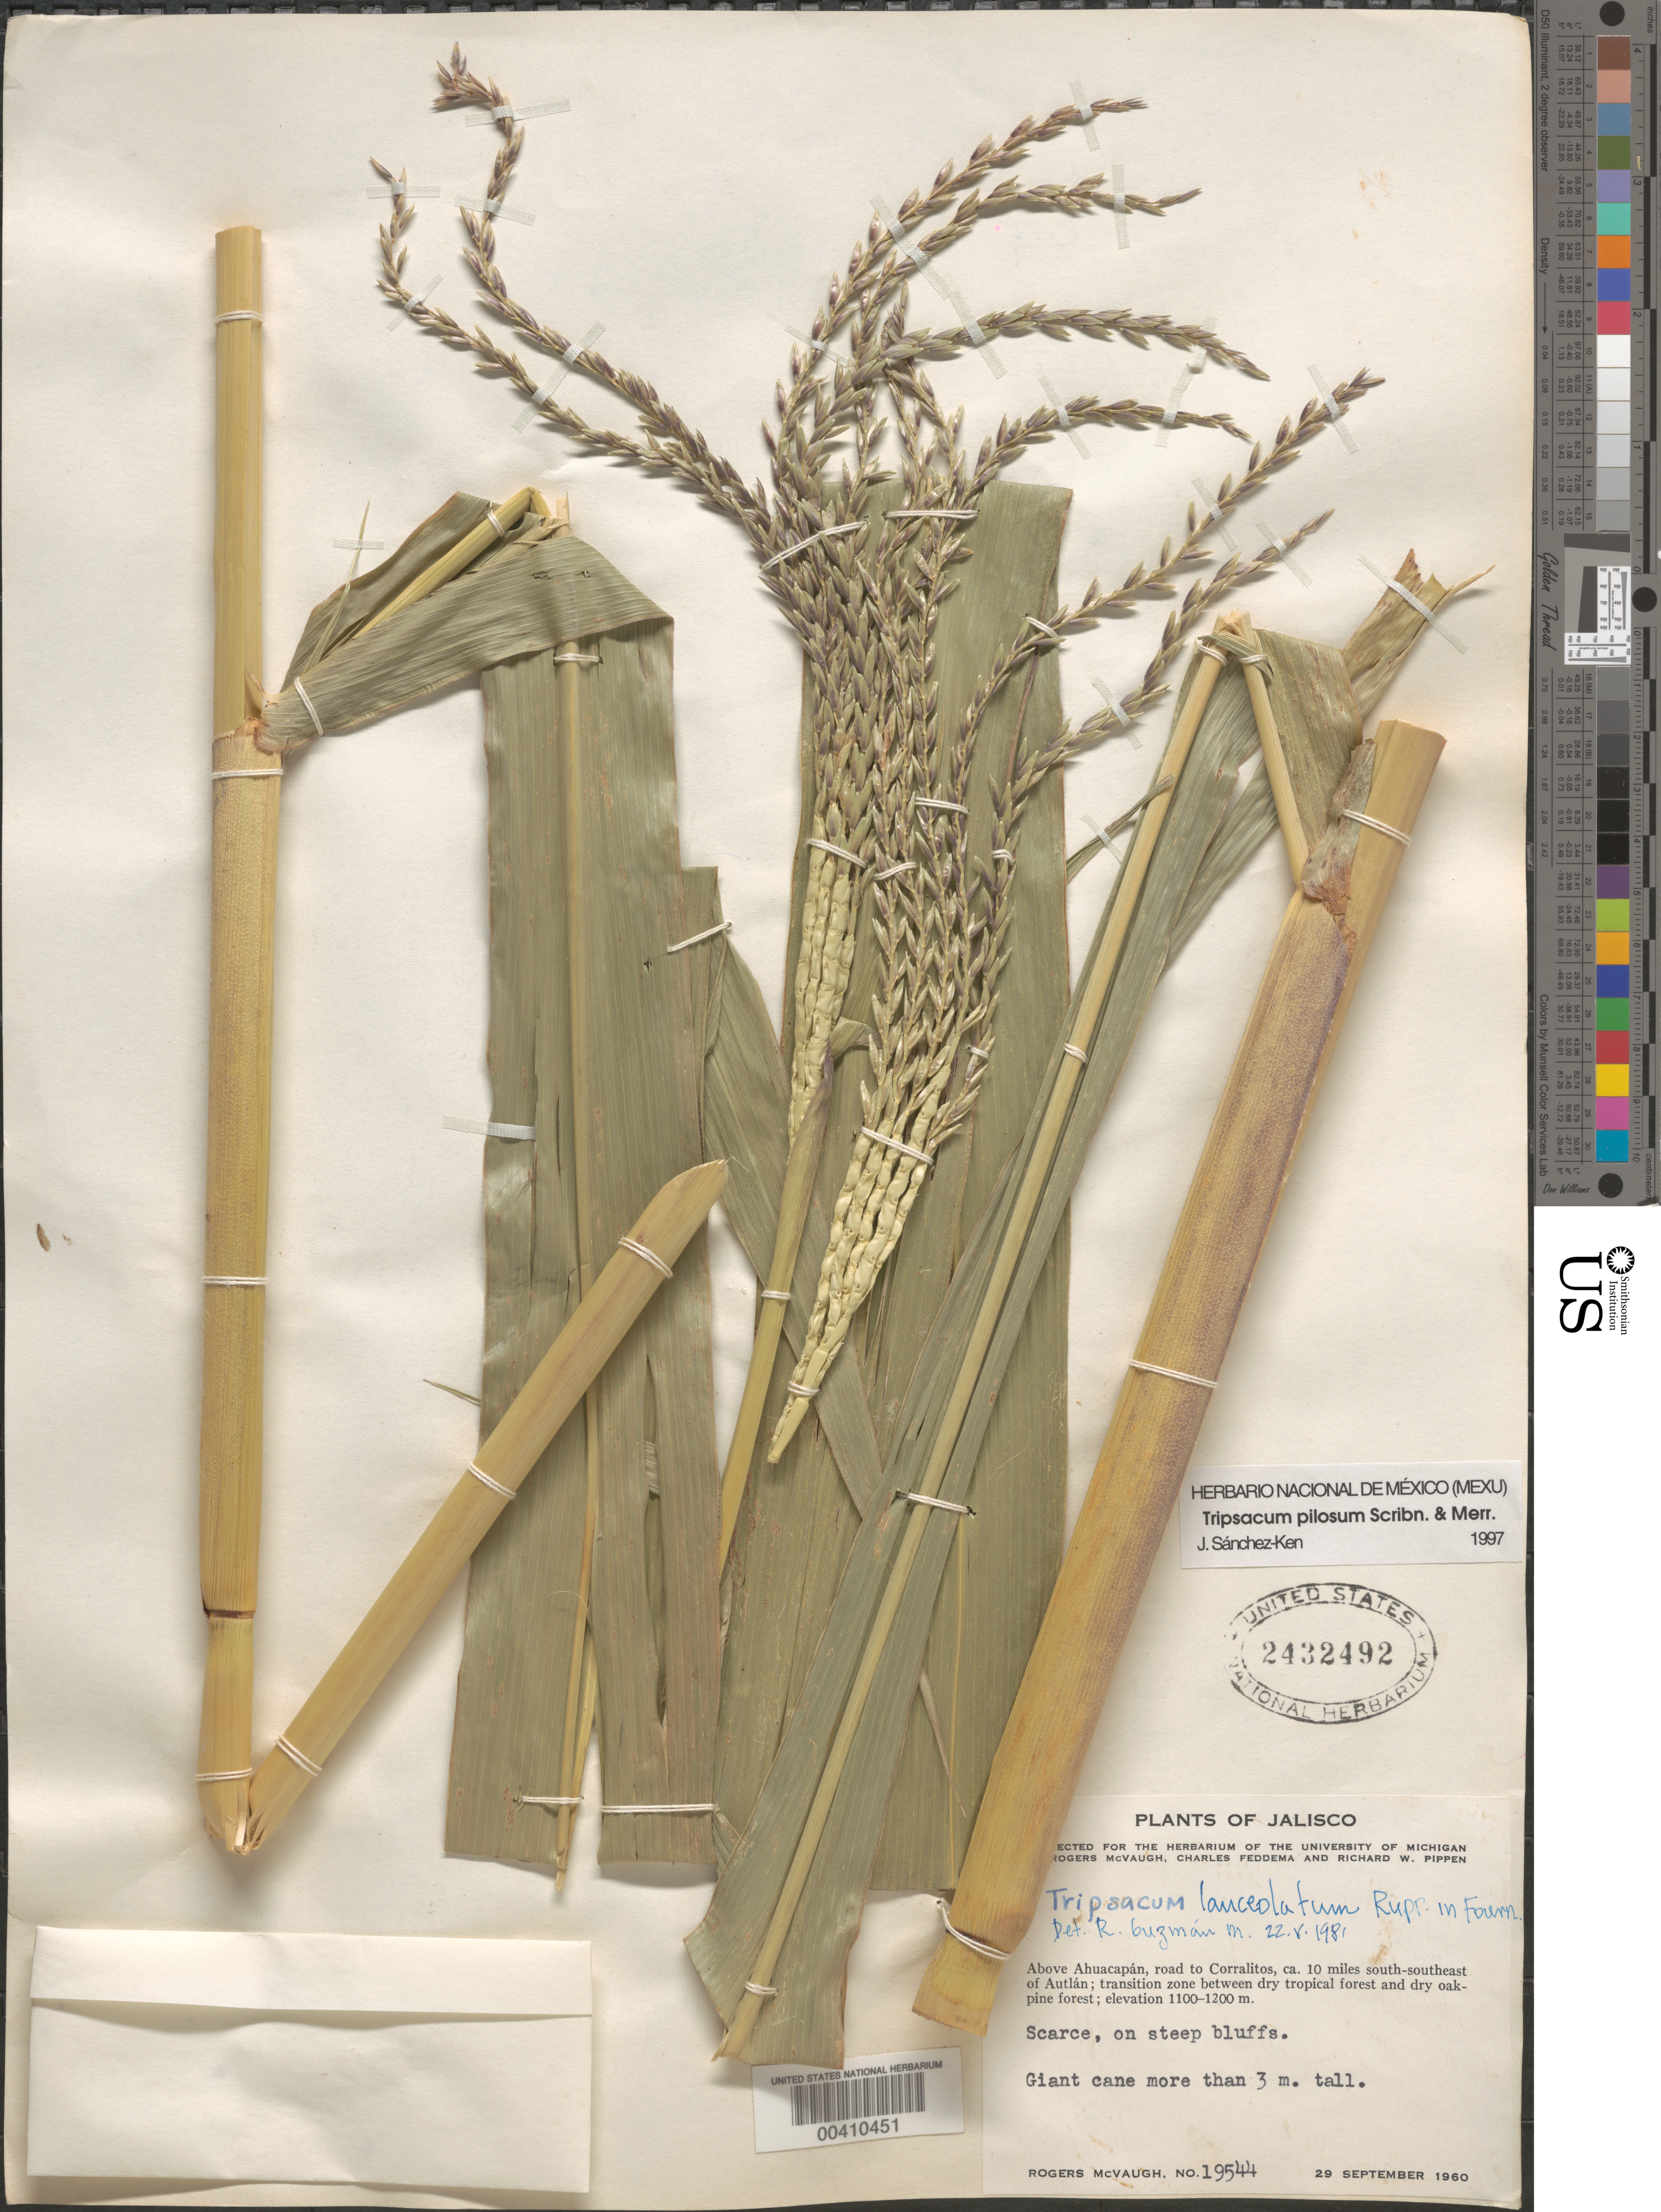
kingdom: Plantae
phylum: Tracheophyta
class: Liliopsida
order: Poales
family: Poaceae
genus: Tripsacum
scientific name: Tripsacum pilosum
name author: Scribn. & Merr.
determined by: Sánchez-Ken, J. G.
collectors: R. McVaugh, C. Feddema & R. W. Pippen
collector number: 19544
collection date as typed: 29 Sep 1960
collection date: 1960-09-29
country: Mexico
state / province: Jalisco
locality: Above Ahuacapán, rd to Corralitos, ca. 10 mi SSE of Autlán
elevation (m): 1100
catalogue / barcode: US 2432492